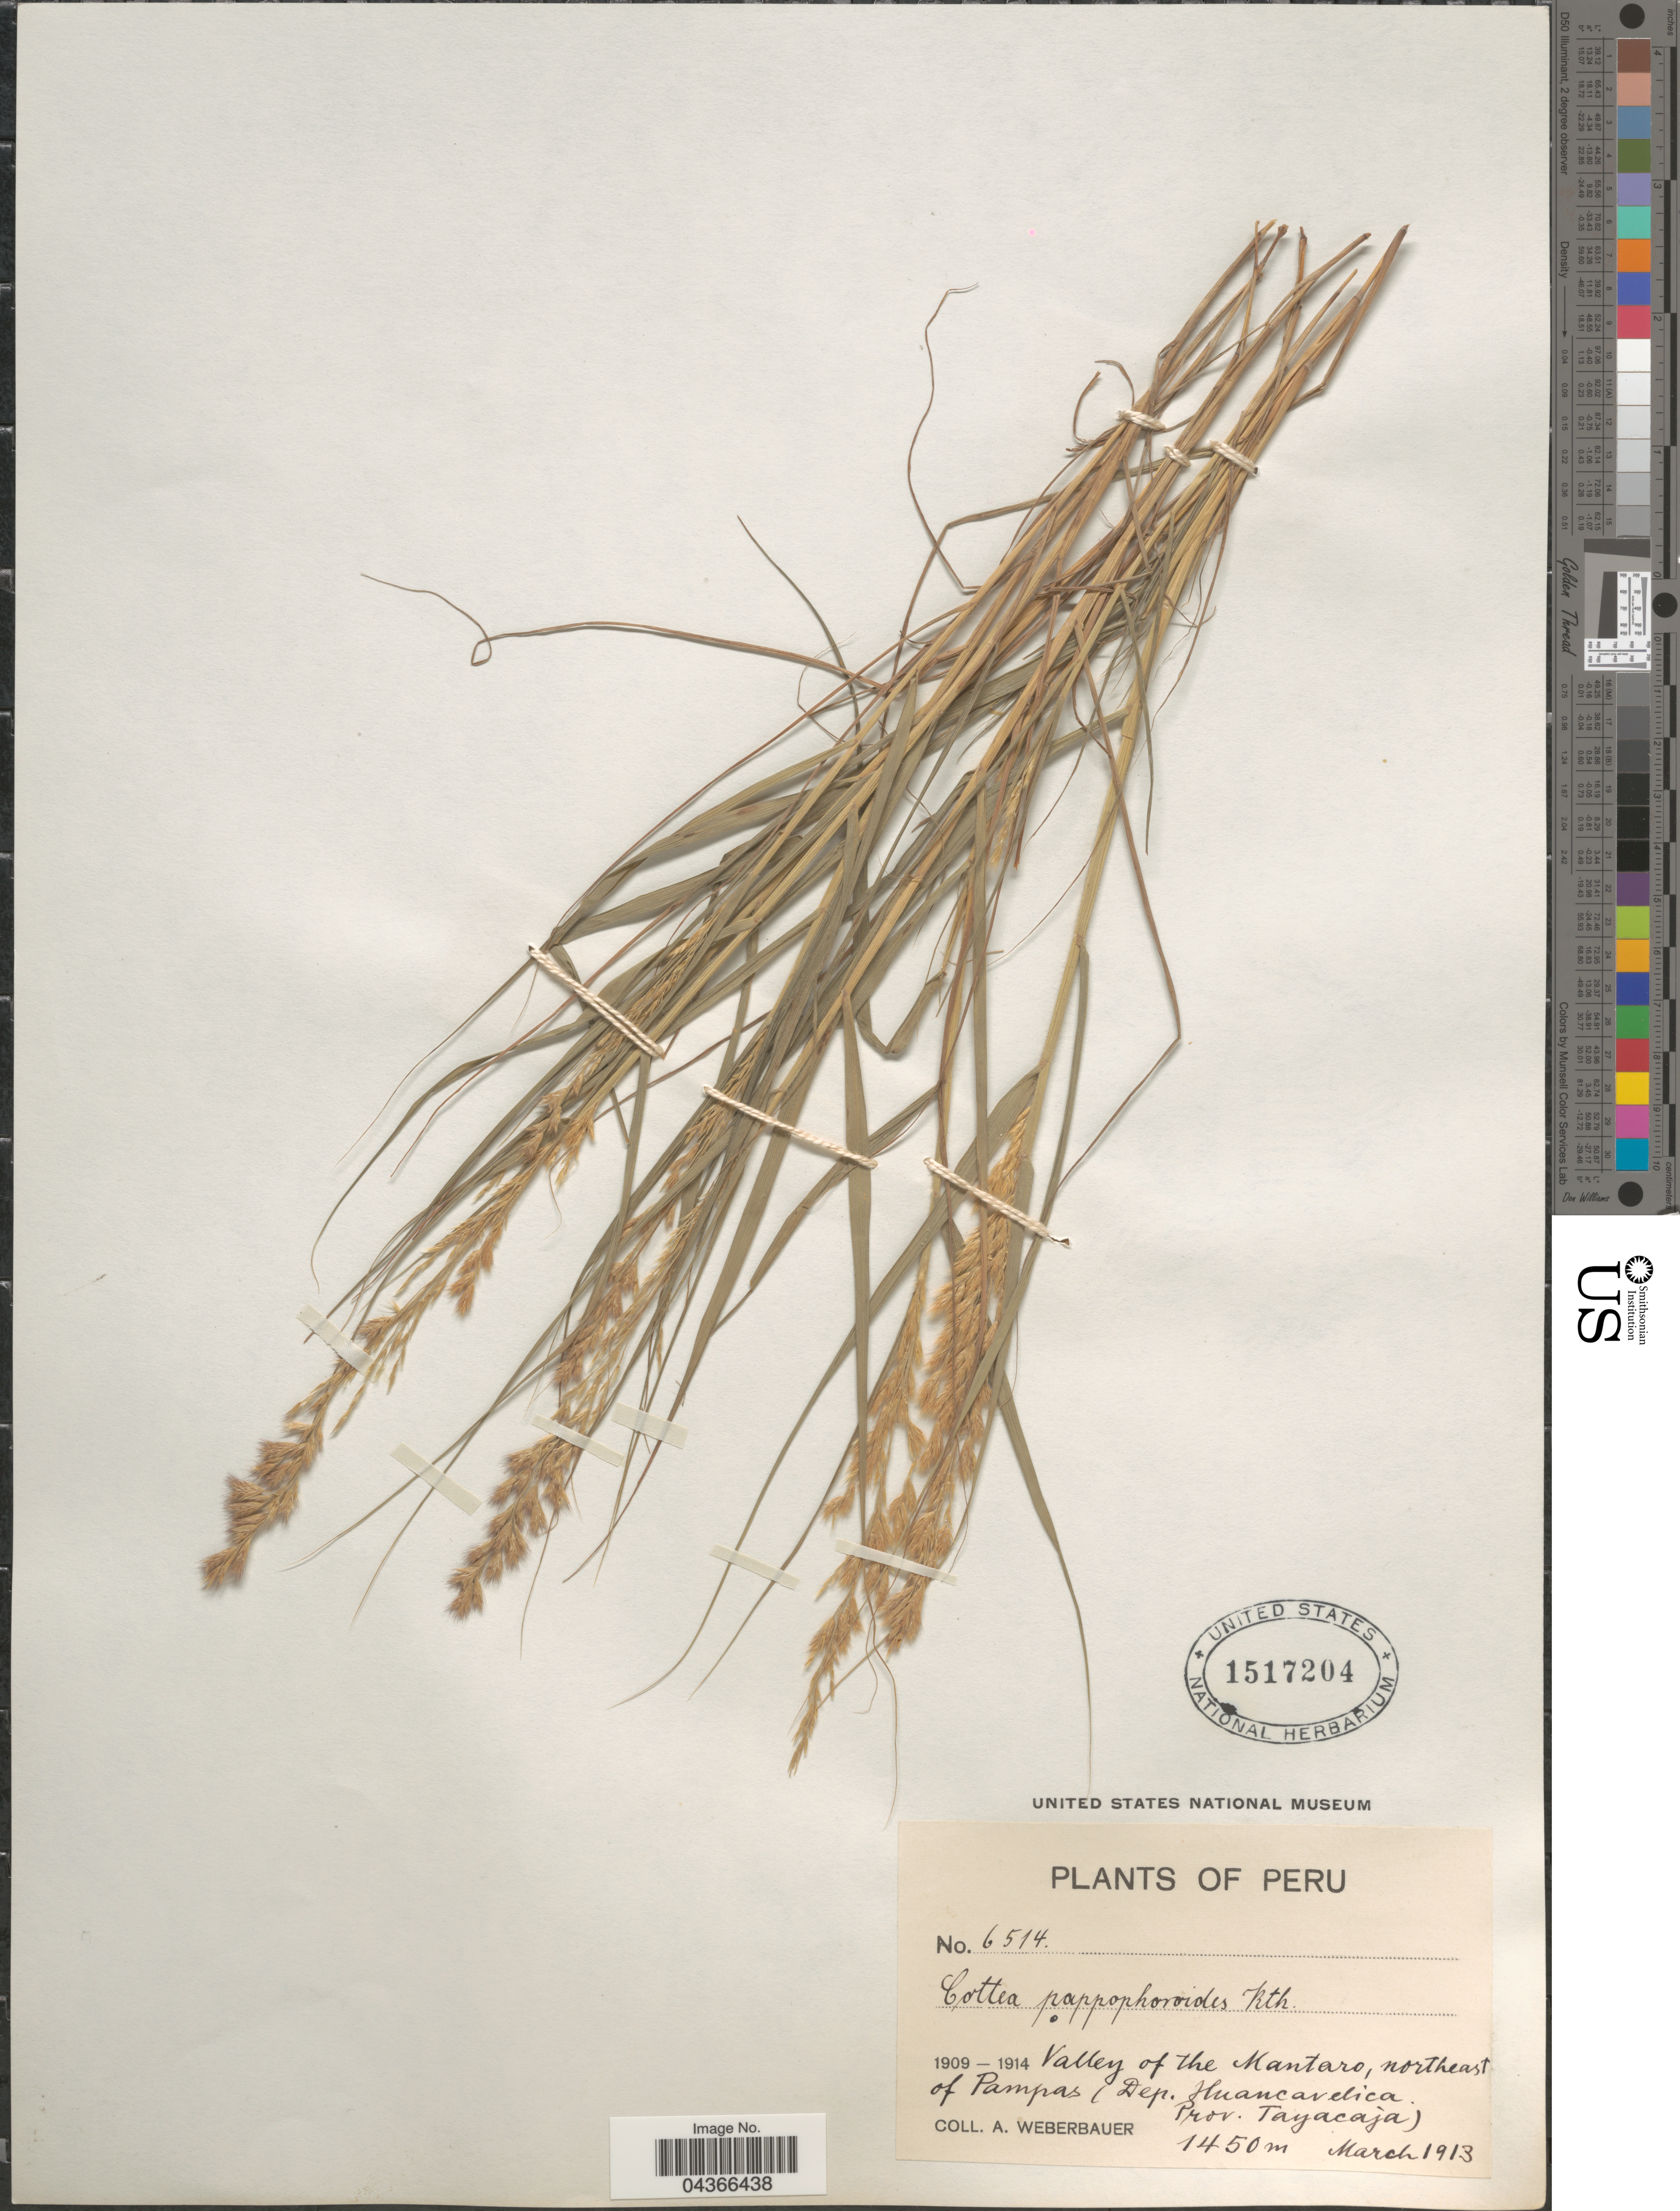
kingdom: Plantae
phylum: Tracheophyta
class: Liliopsida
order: Poales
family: Poaceae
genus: Cottea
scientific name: Cottea pappophoroides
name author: Kunth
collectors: A. Weberbauer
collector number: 6514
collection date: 1913-03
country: Peru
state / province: Huancavelica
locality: Valley of the Mantaro, northeast of Pampas (Dep. Huancavelica. Prov. Tayacaja).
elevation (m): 1450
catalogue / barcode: US 1517204